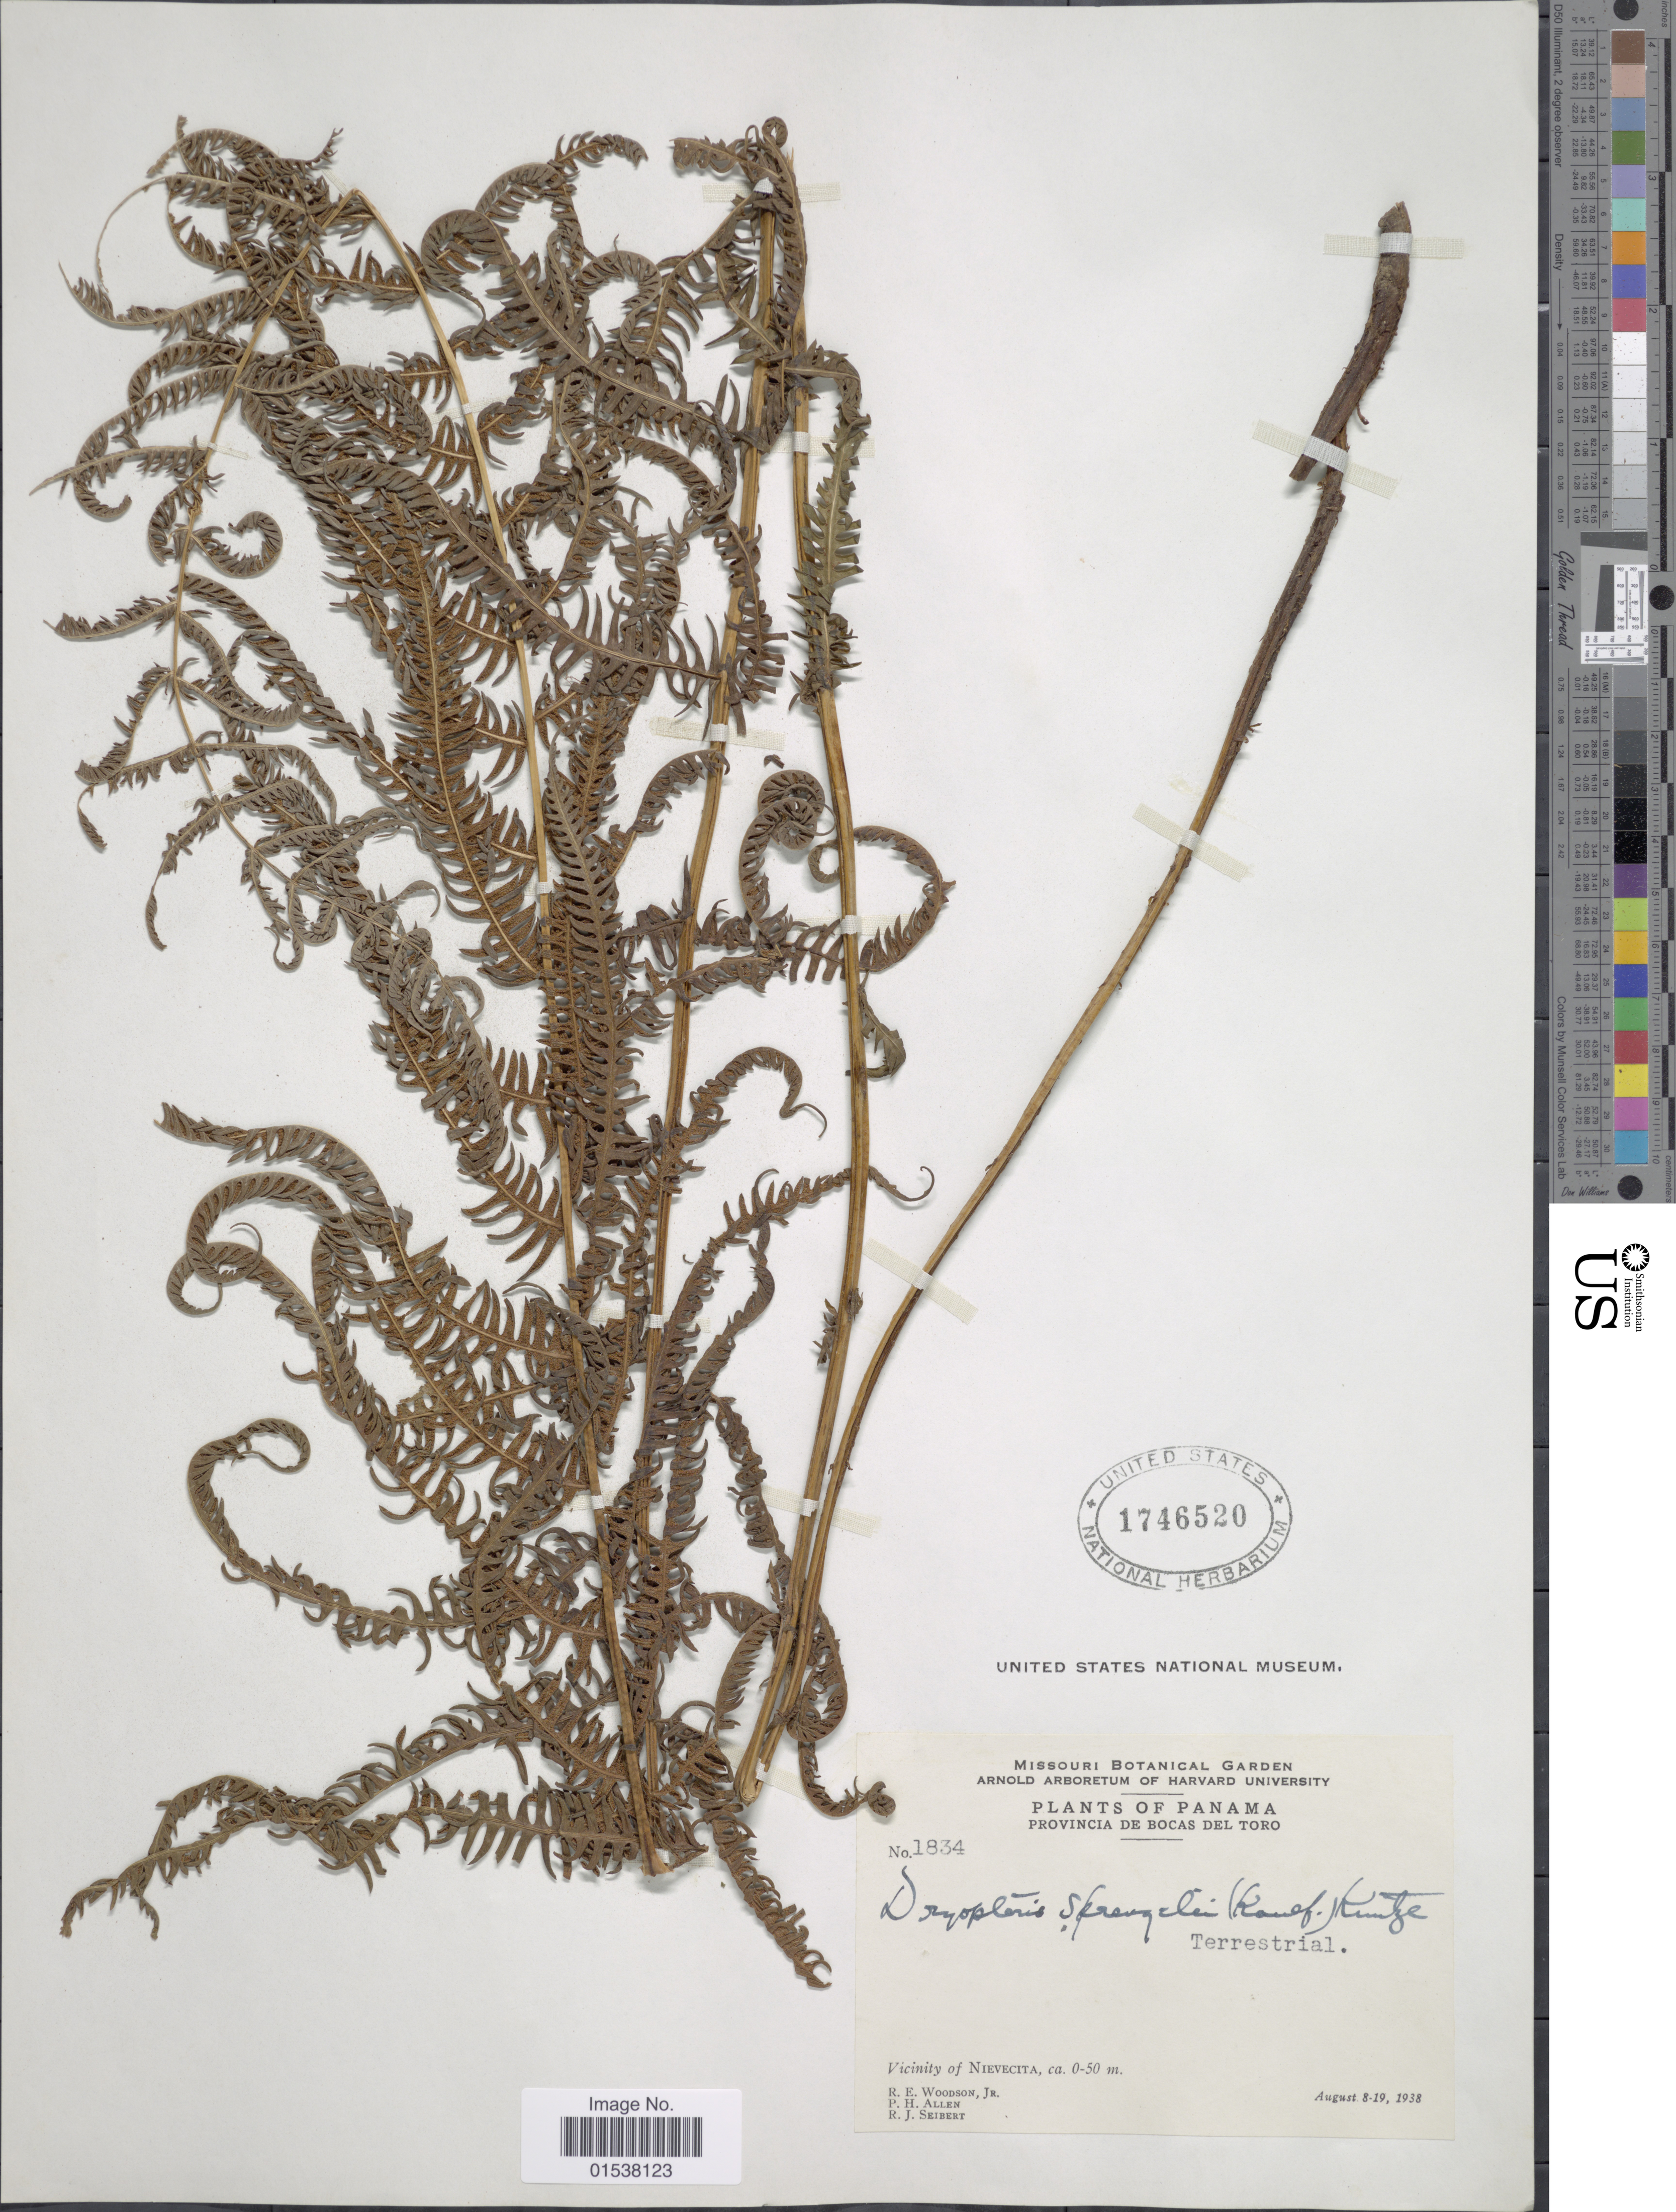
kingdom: Plantae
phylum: Tracheophyta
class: Polypodiopsida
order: Polypodiales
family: Thelypteridaceae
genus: Amauropelta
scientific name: Amauropelta balbisii (Spreng.) comb. nov., ined. 2015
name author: (Spreng.)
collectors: R. E. Woodson, P. H. Allen & R. J. Seibert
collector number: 1834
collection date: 1938-08-08/1938-08-19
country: Panama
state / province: Bocas del Toro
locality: Provincia de Bocas del Toro, Vicinity of Nievecita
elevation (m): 0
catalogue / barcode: US 1746520